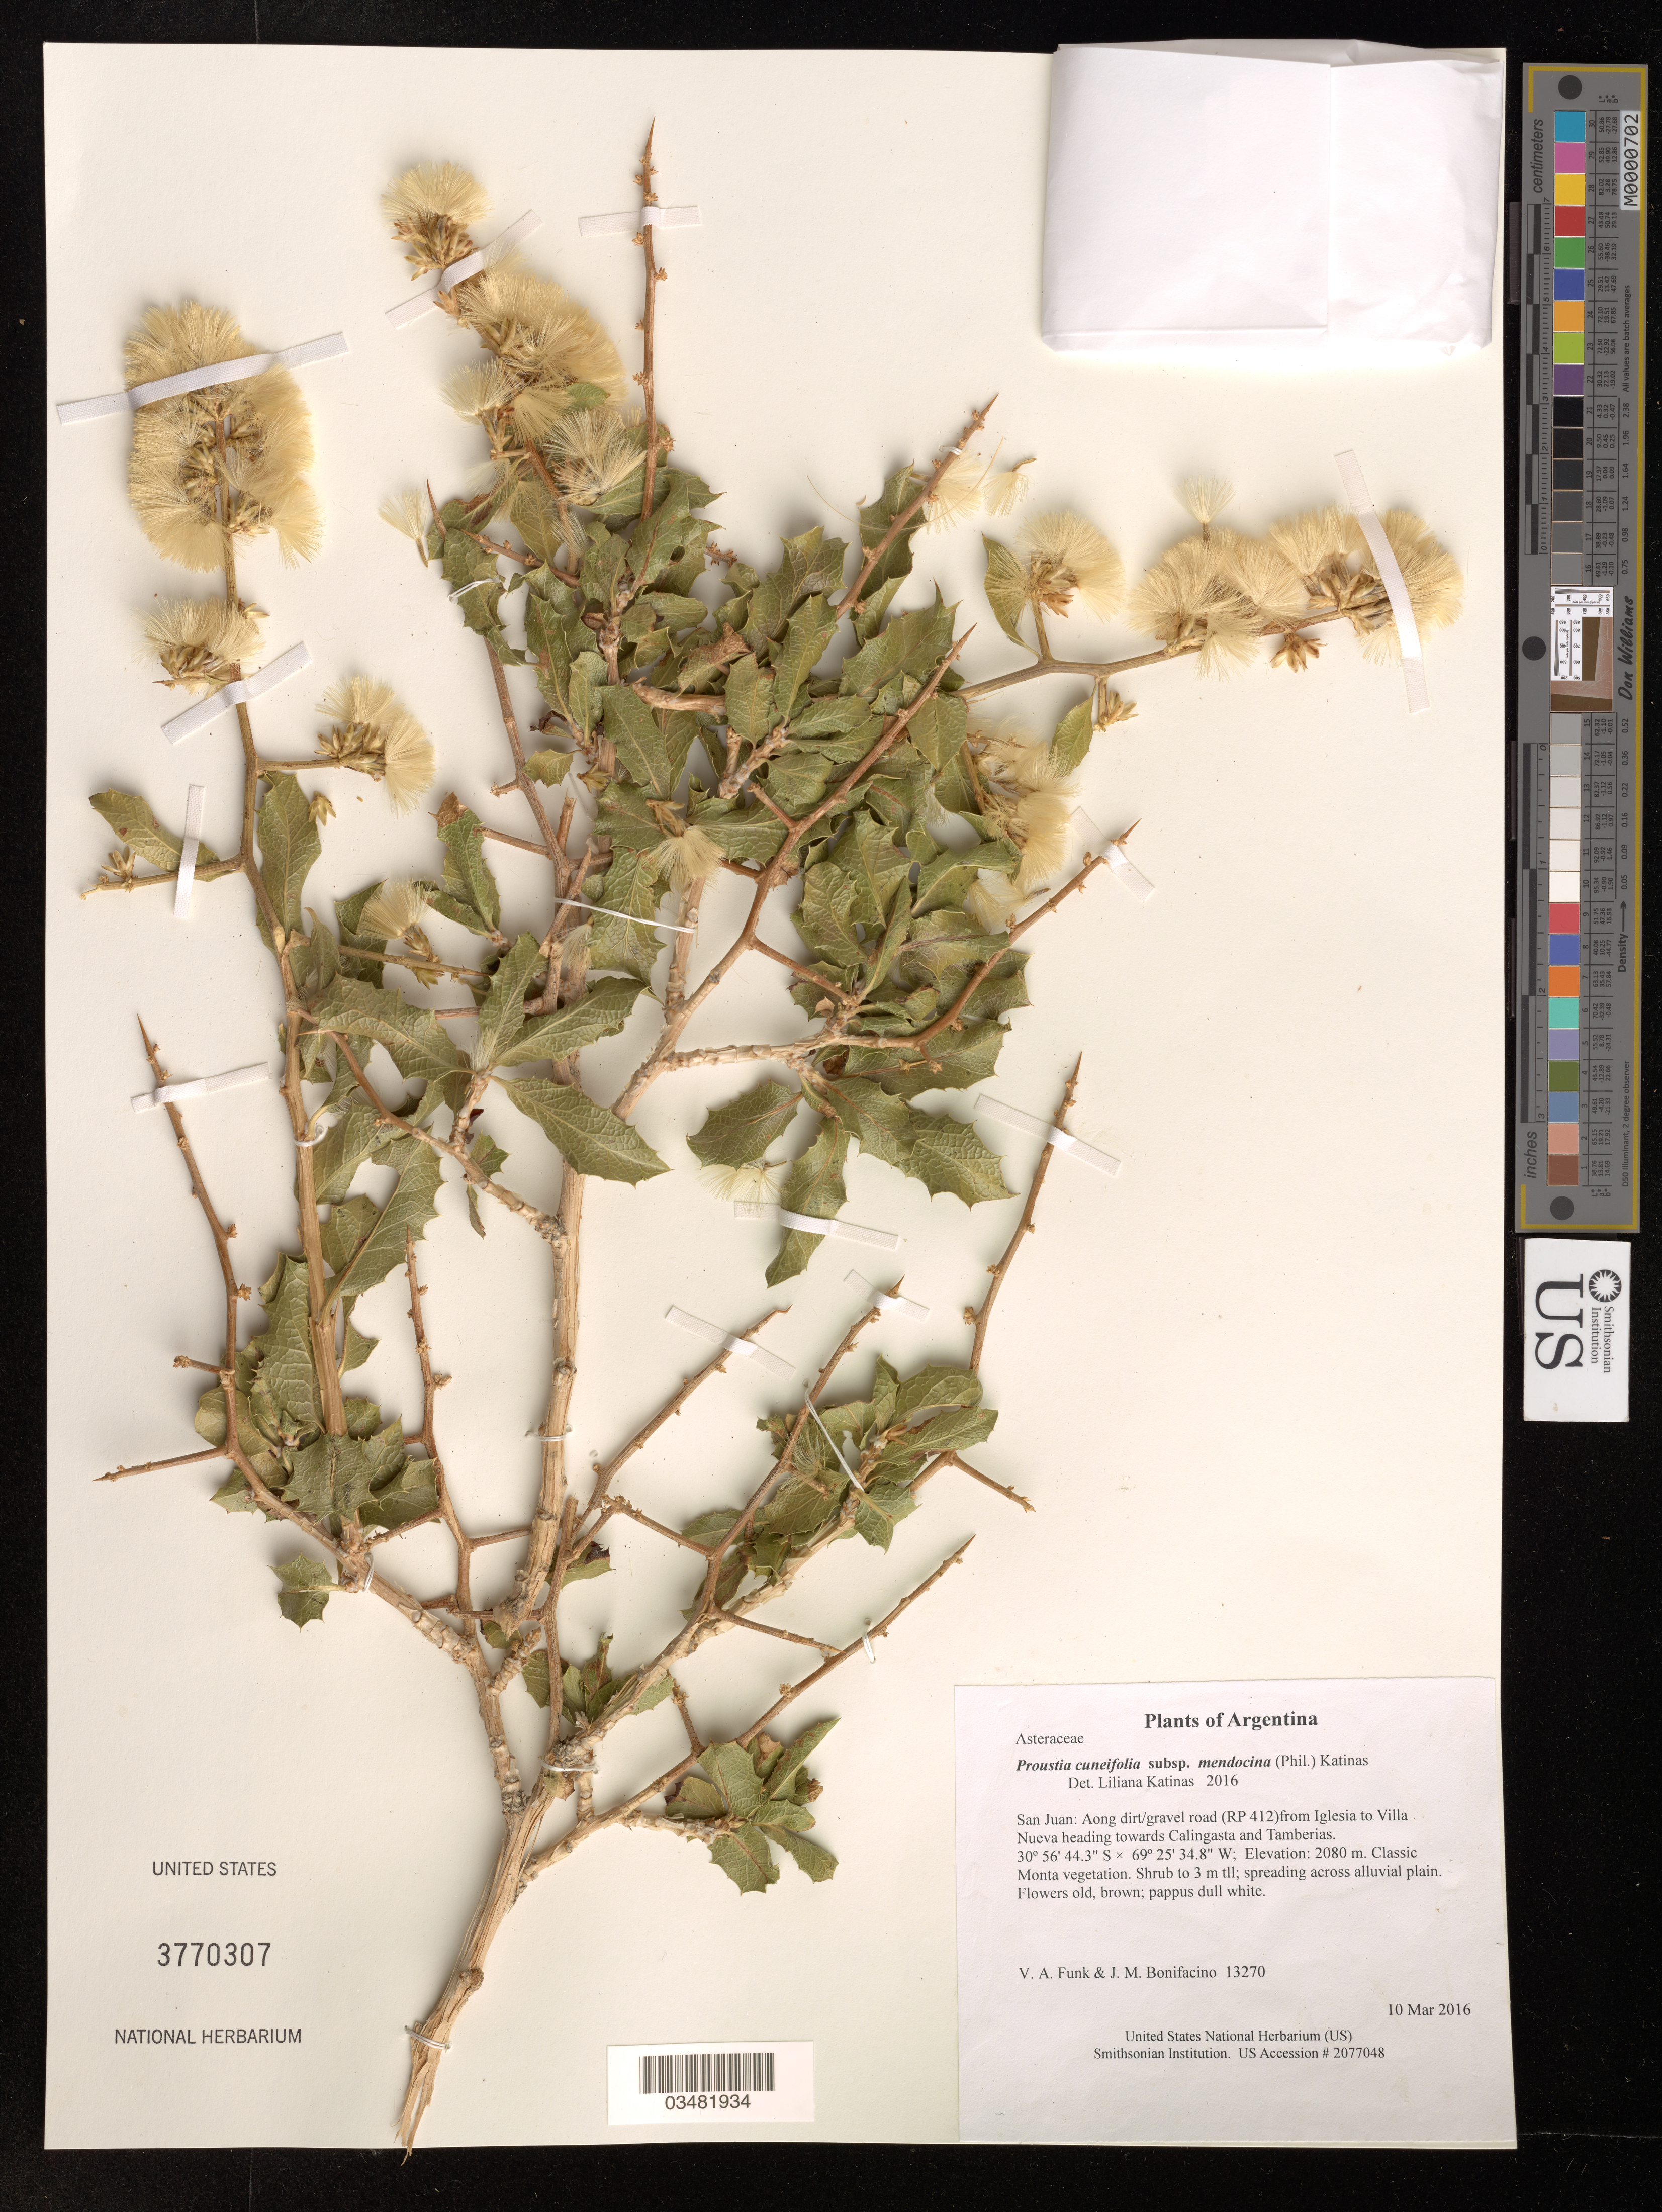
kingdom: Plantae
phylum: Tracheophyta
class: Magnoliopsida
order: Asterales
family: Asteraceae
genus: Proustia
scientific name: Proustia cuneifolia subsp. mendocina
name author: (Phil.) Katinas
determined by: Katinas, L.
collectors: V. Funk & M. Bonifacino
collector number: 13270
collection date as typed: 10 March 2016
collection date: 2016-03-10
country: Argentina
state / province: San Juan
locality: Aong dirt/gravel road (RP 412)from Iglesia to Villa Nueva heading towards Calingasta and Tamberias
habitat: Classic Monta vegetation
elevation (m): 2080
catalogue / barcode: US 3770307